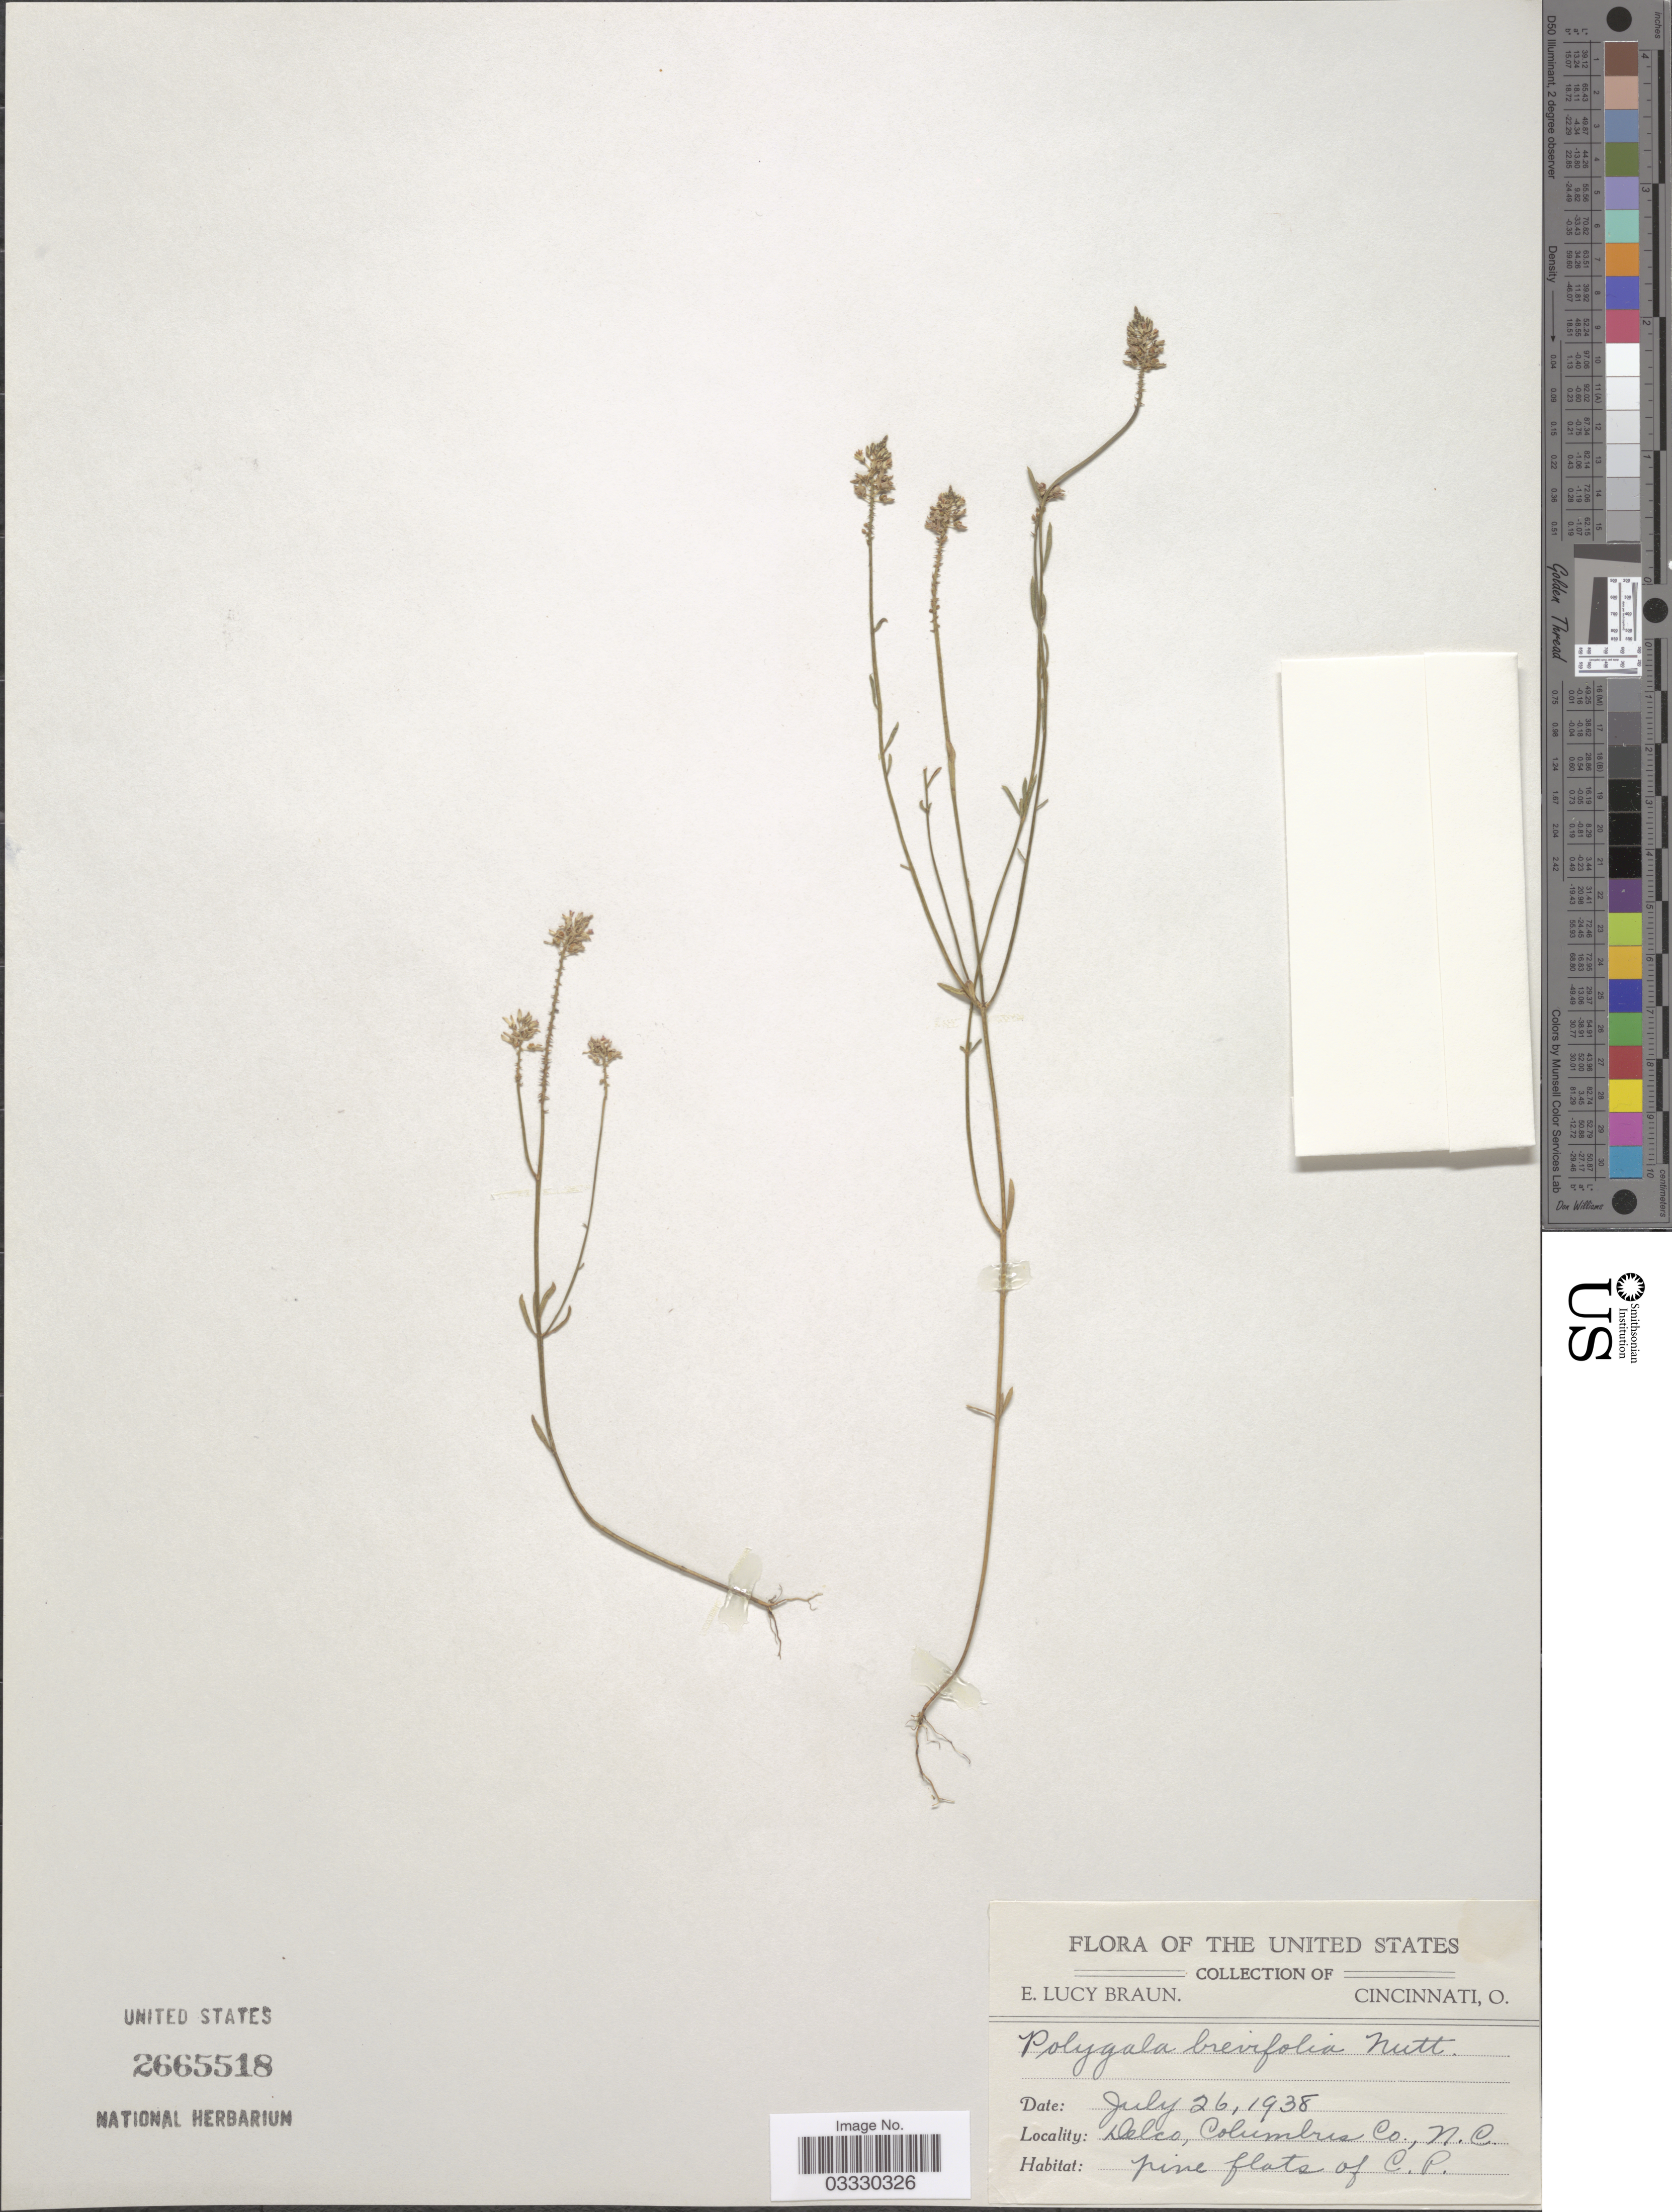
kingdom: Plantae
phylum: Tracheophyta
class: Magnoliopsida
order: Fabales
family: Polygalaceae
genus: Polygala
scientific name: Polygala brevifolia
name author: Nutt.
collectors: E. L. Braun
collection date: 1938-07-26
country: United States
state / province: North Carolina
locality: Delco, Columbus Co. Pine flats of C.P.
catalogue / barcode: US 2665518